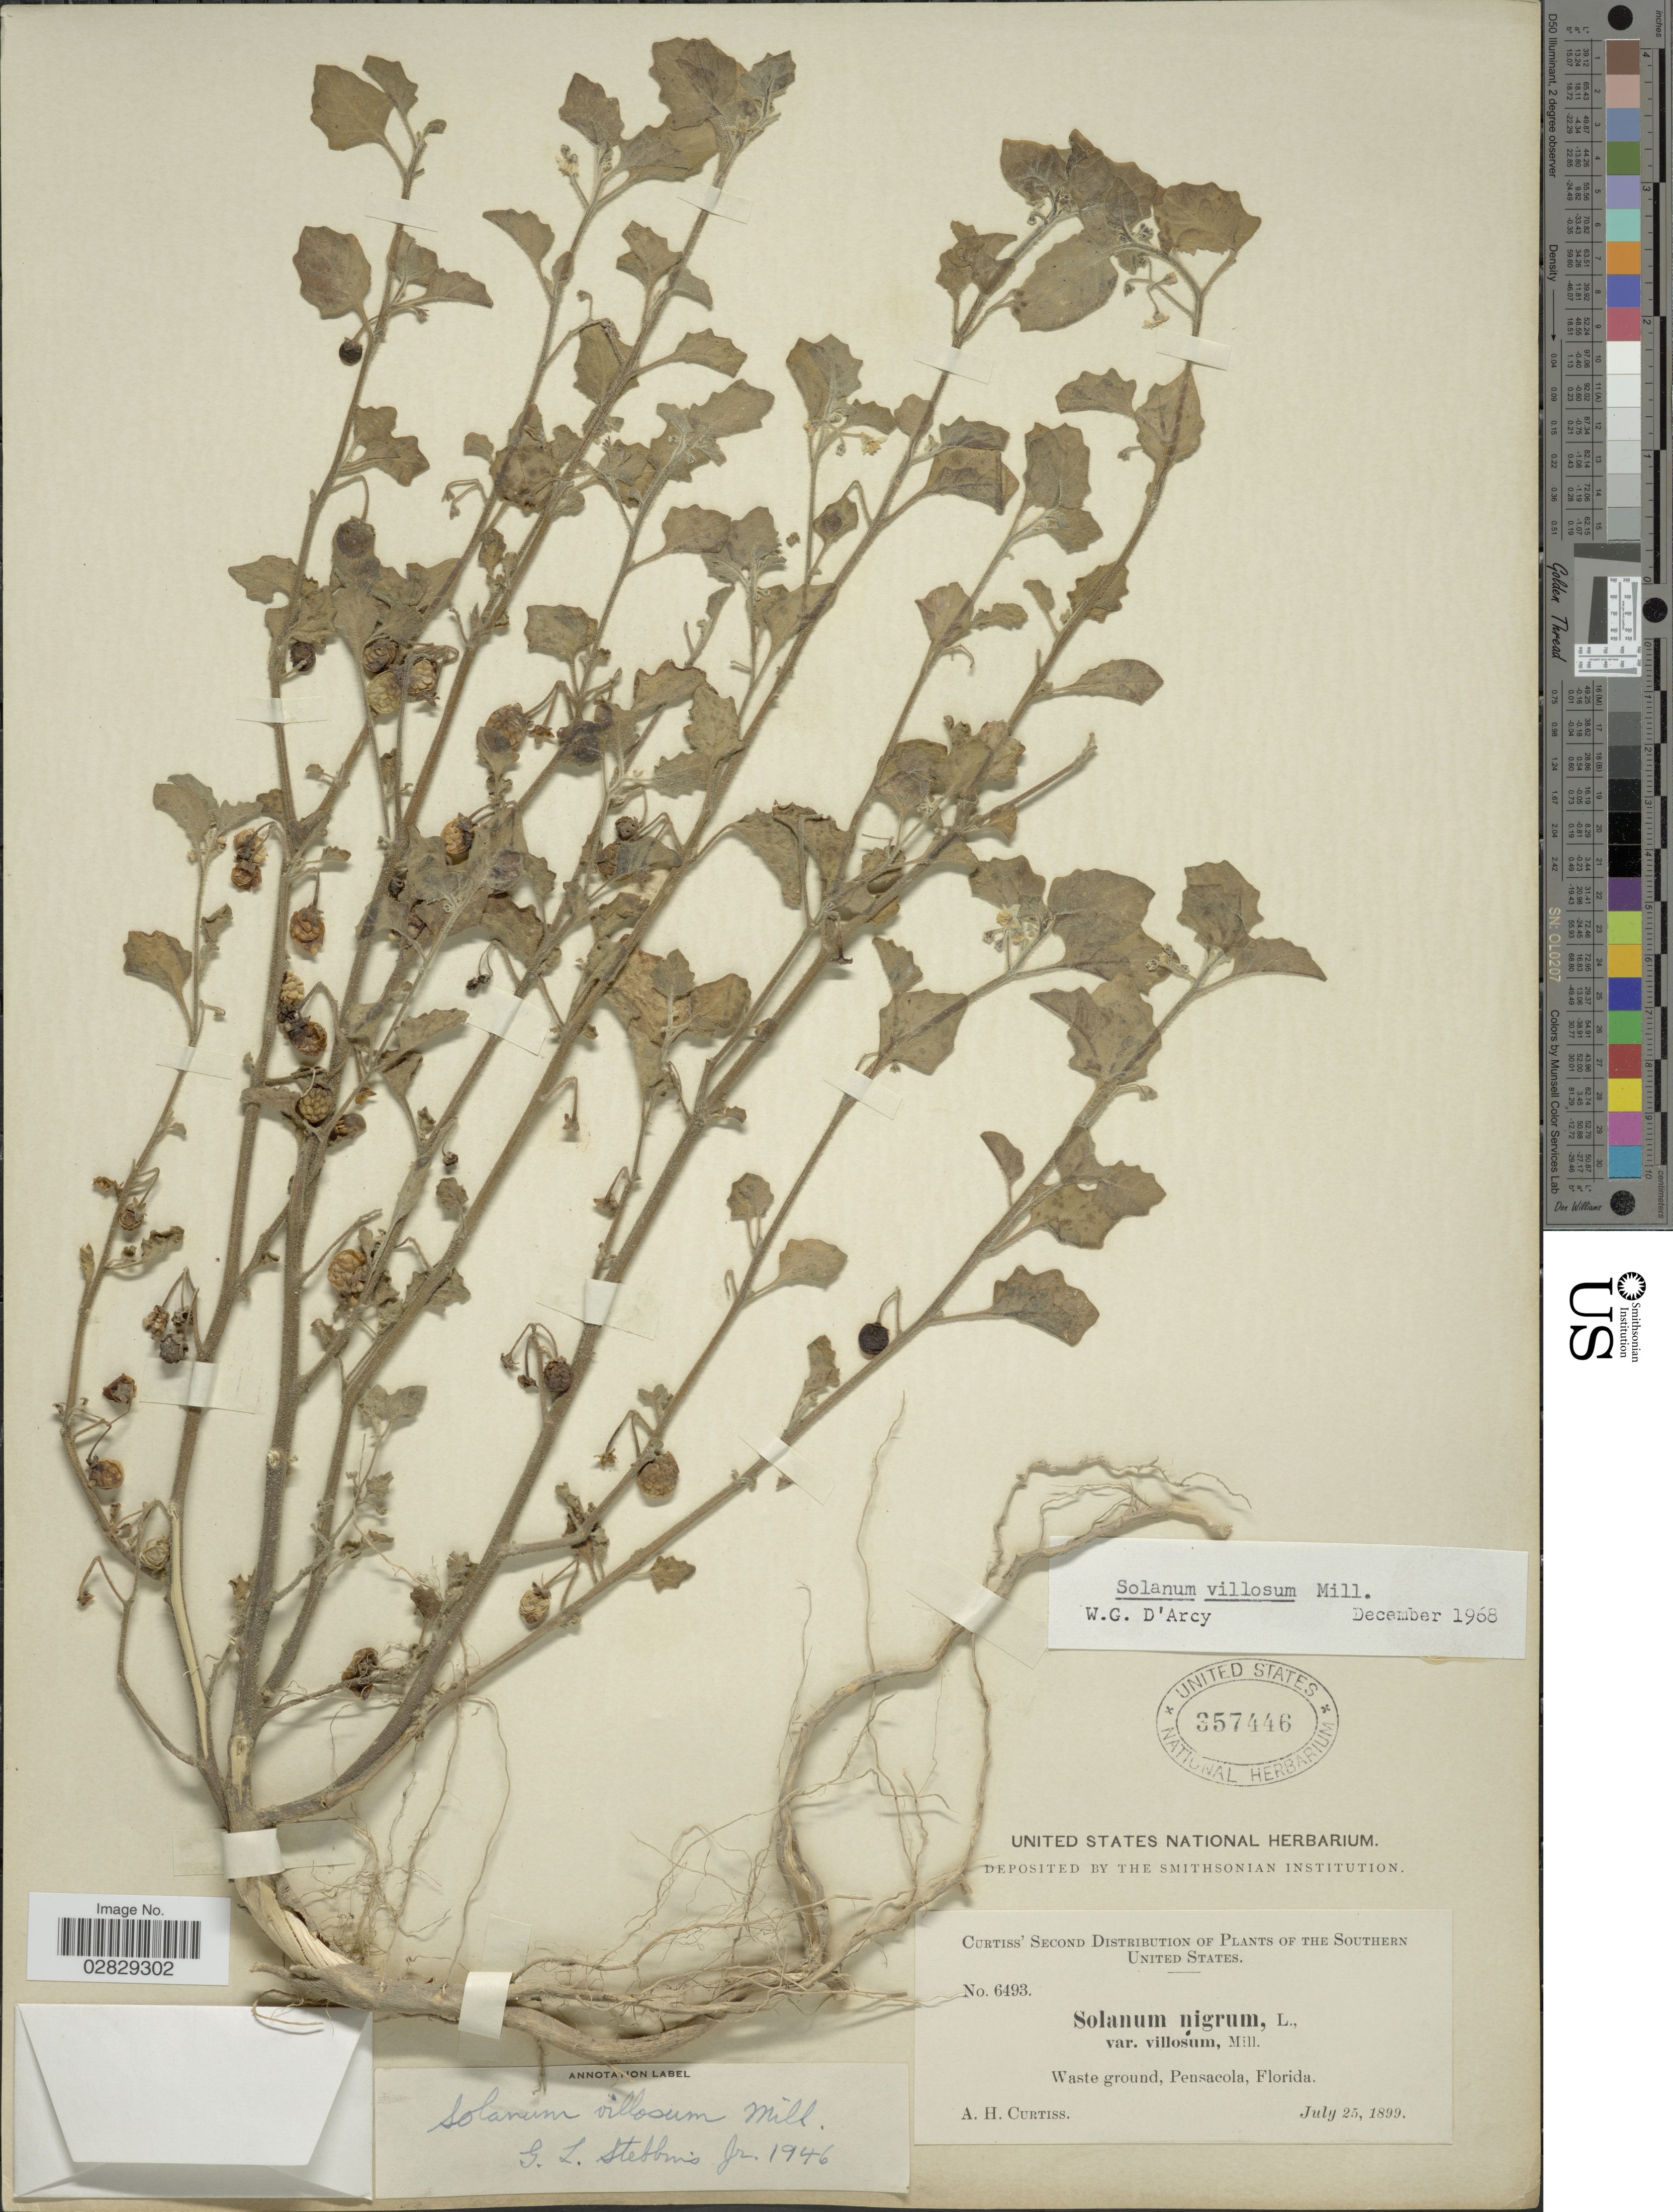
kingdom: Plantae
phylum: Tracheophyta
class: Magnoliopsida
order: Solanales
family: Solanaceae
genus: Solanum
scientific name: Solanum villosum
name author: Mill.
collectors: A. H. Curtiss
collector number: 6493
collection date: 1899-07-25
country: United States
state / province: Florida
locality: The Southern United States. Pensacola.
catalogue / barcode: US 357446